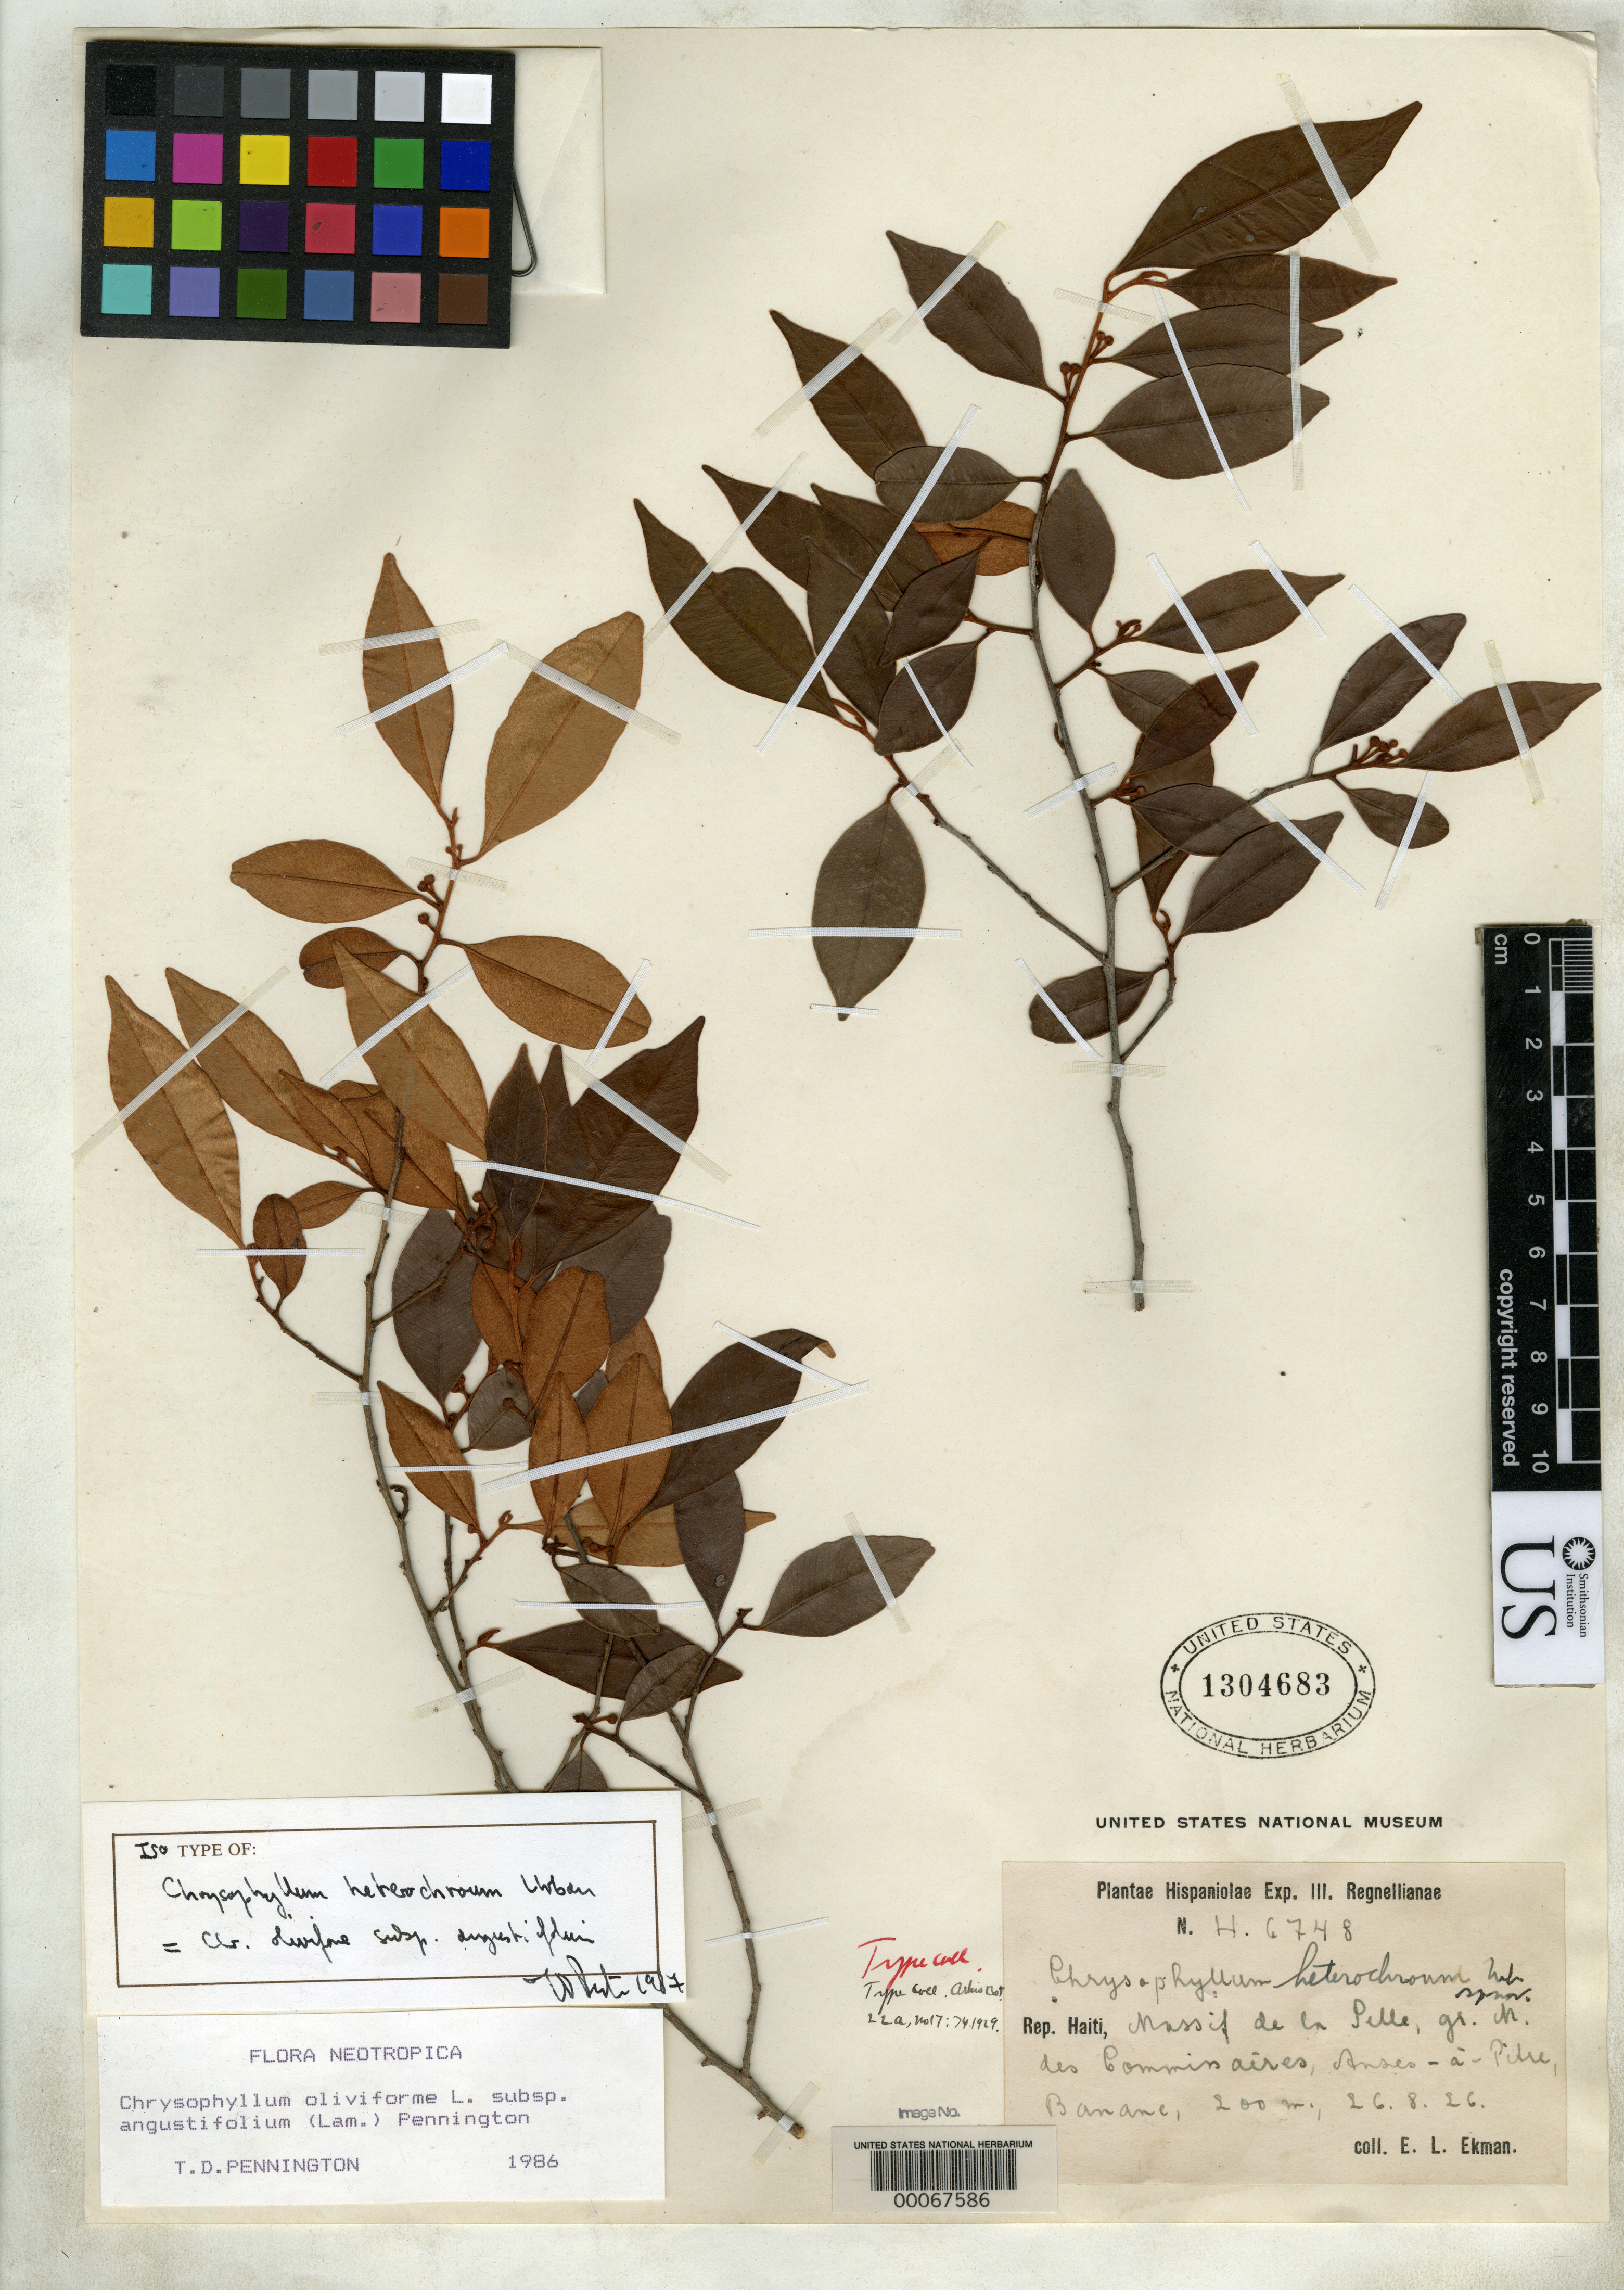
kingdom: Plantae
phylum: Tracheophyta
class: Magnoliopsida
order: Ericales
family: Sapotaceae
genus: Chrysophyllum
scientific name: Chrysophyllum heterochroum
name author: Urb.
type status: Isotype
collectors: E. L. Ekman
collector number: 6748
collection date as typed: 26 Aug 1929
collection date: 1929-08-26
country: Haiti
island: Hispaniola Island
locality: Massif de La Selle, Gros Morne, prope Anses-a-pitre, banane.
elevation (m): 200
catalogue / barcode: US 1304683